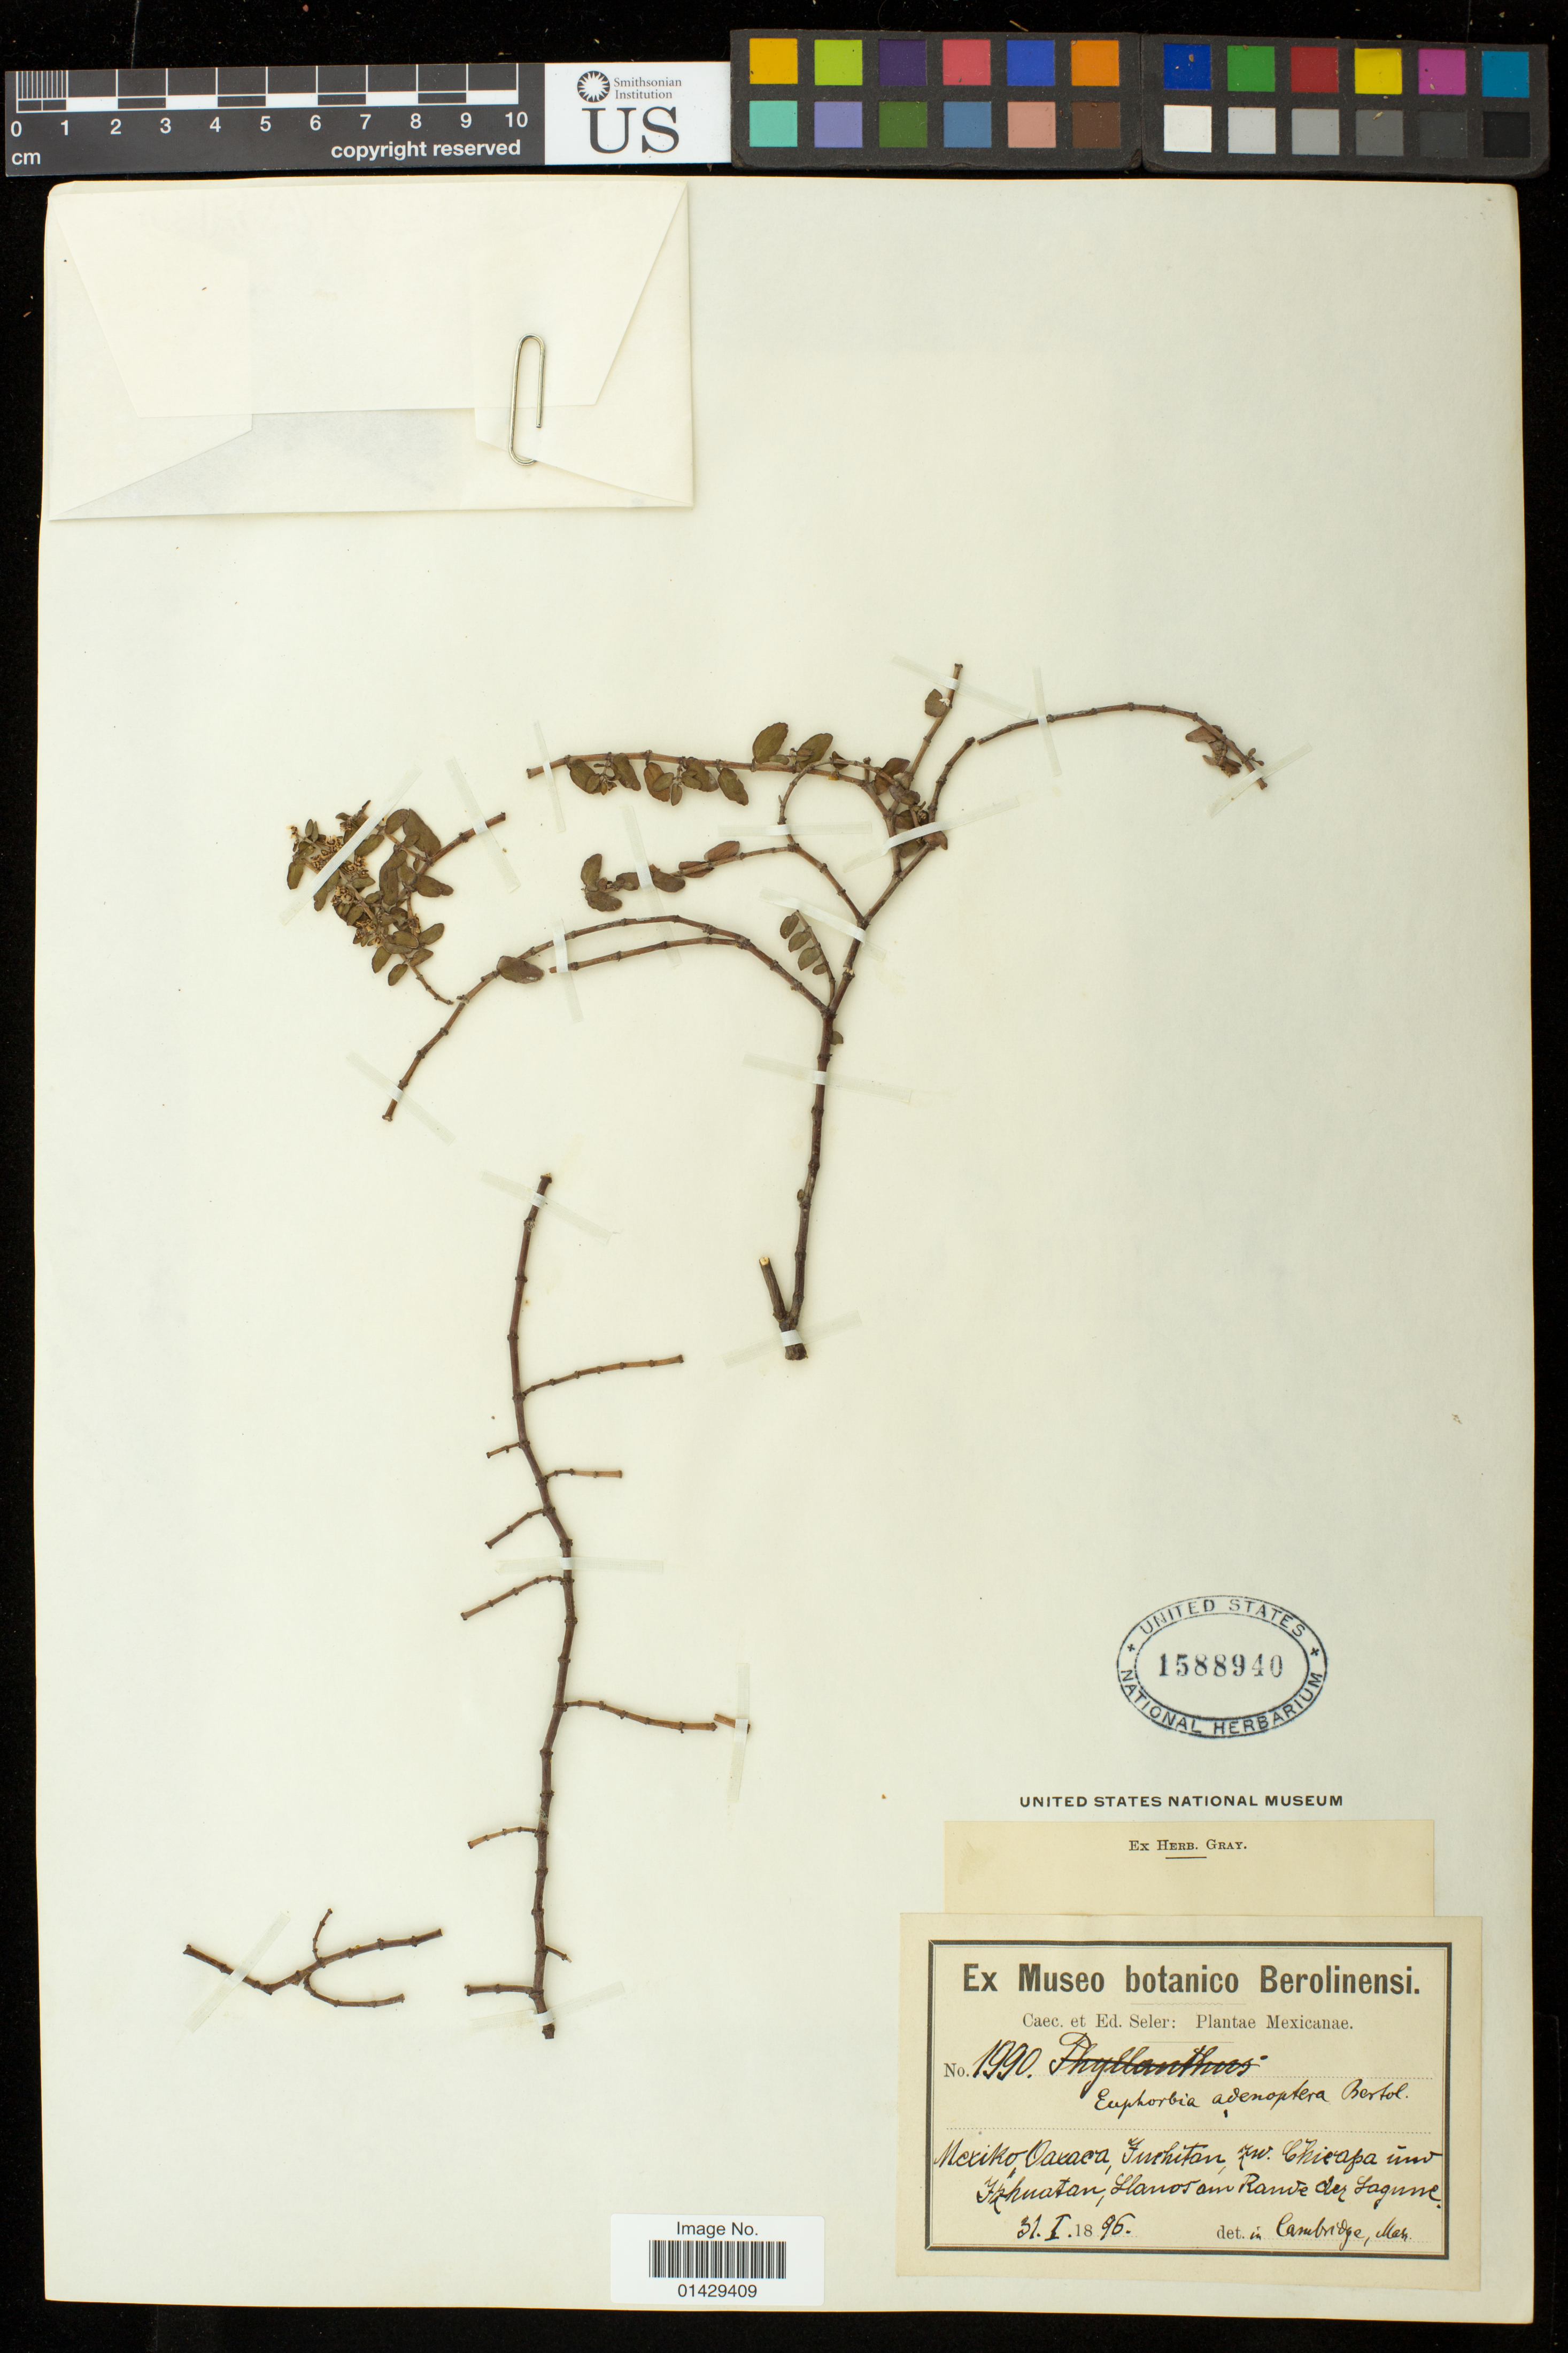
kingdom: Plantae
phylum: Tracheophyta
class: Magnoliopsida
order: Malpighiales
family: Euphorbiaceae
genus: Euphorbia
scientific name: Euphorbia densiflora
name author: (Klotzsch & Garcke) Klotzsch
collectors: E. G. Seler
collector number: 1990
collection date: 1896-01-31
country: Mexico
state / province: Oaxaca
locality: Yuchitan, zw. Chicapa und Yahuatan, Llanos am Rande der Lagune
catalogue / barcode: US 1588940